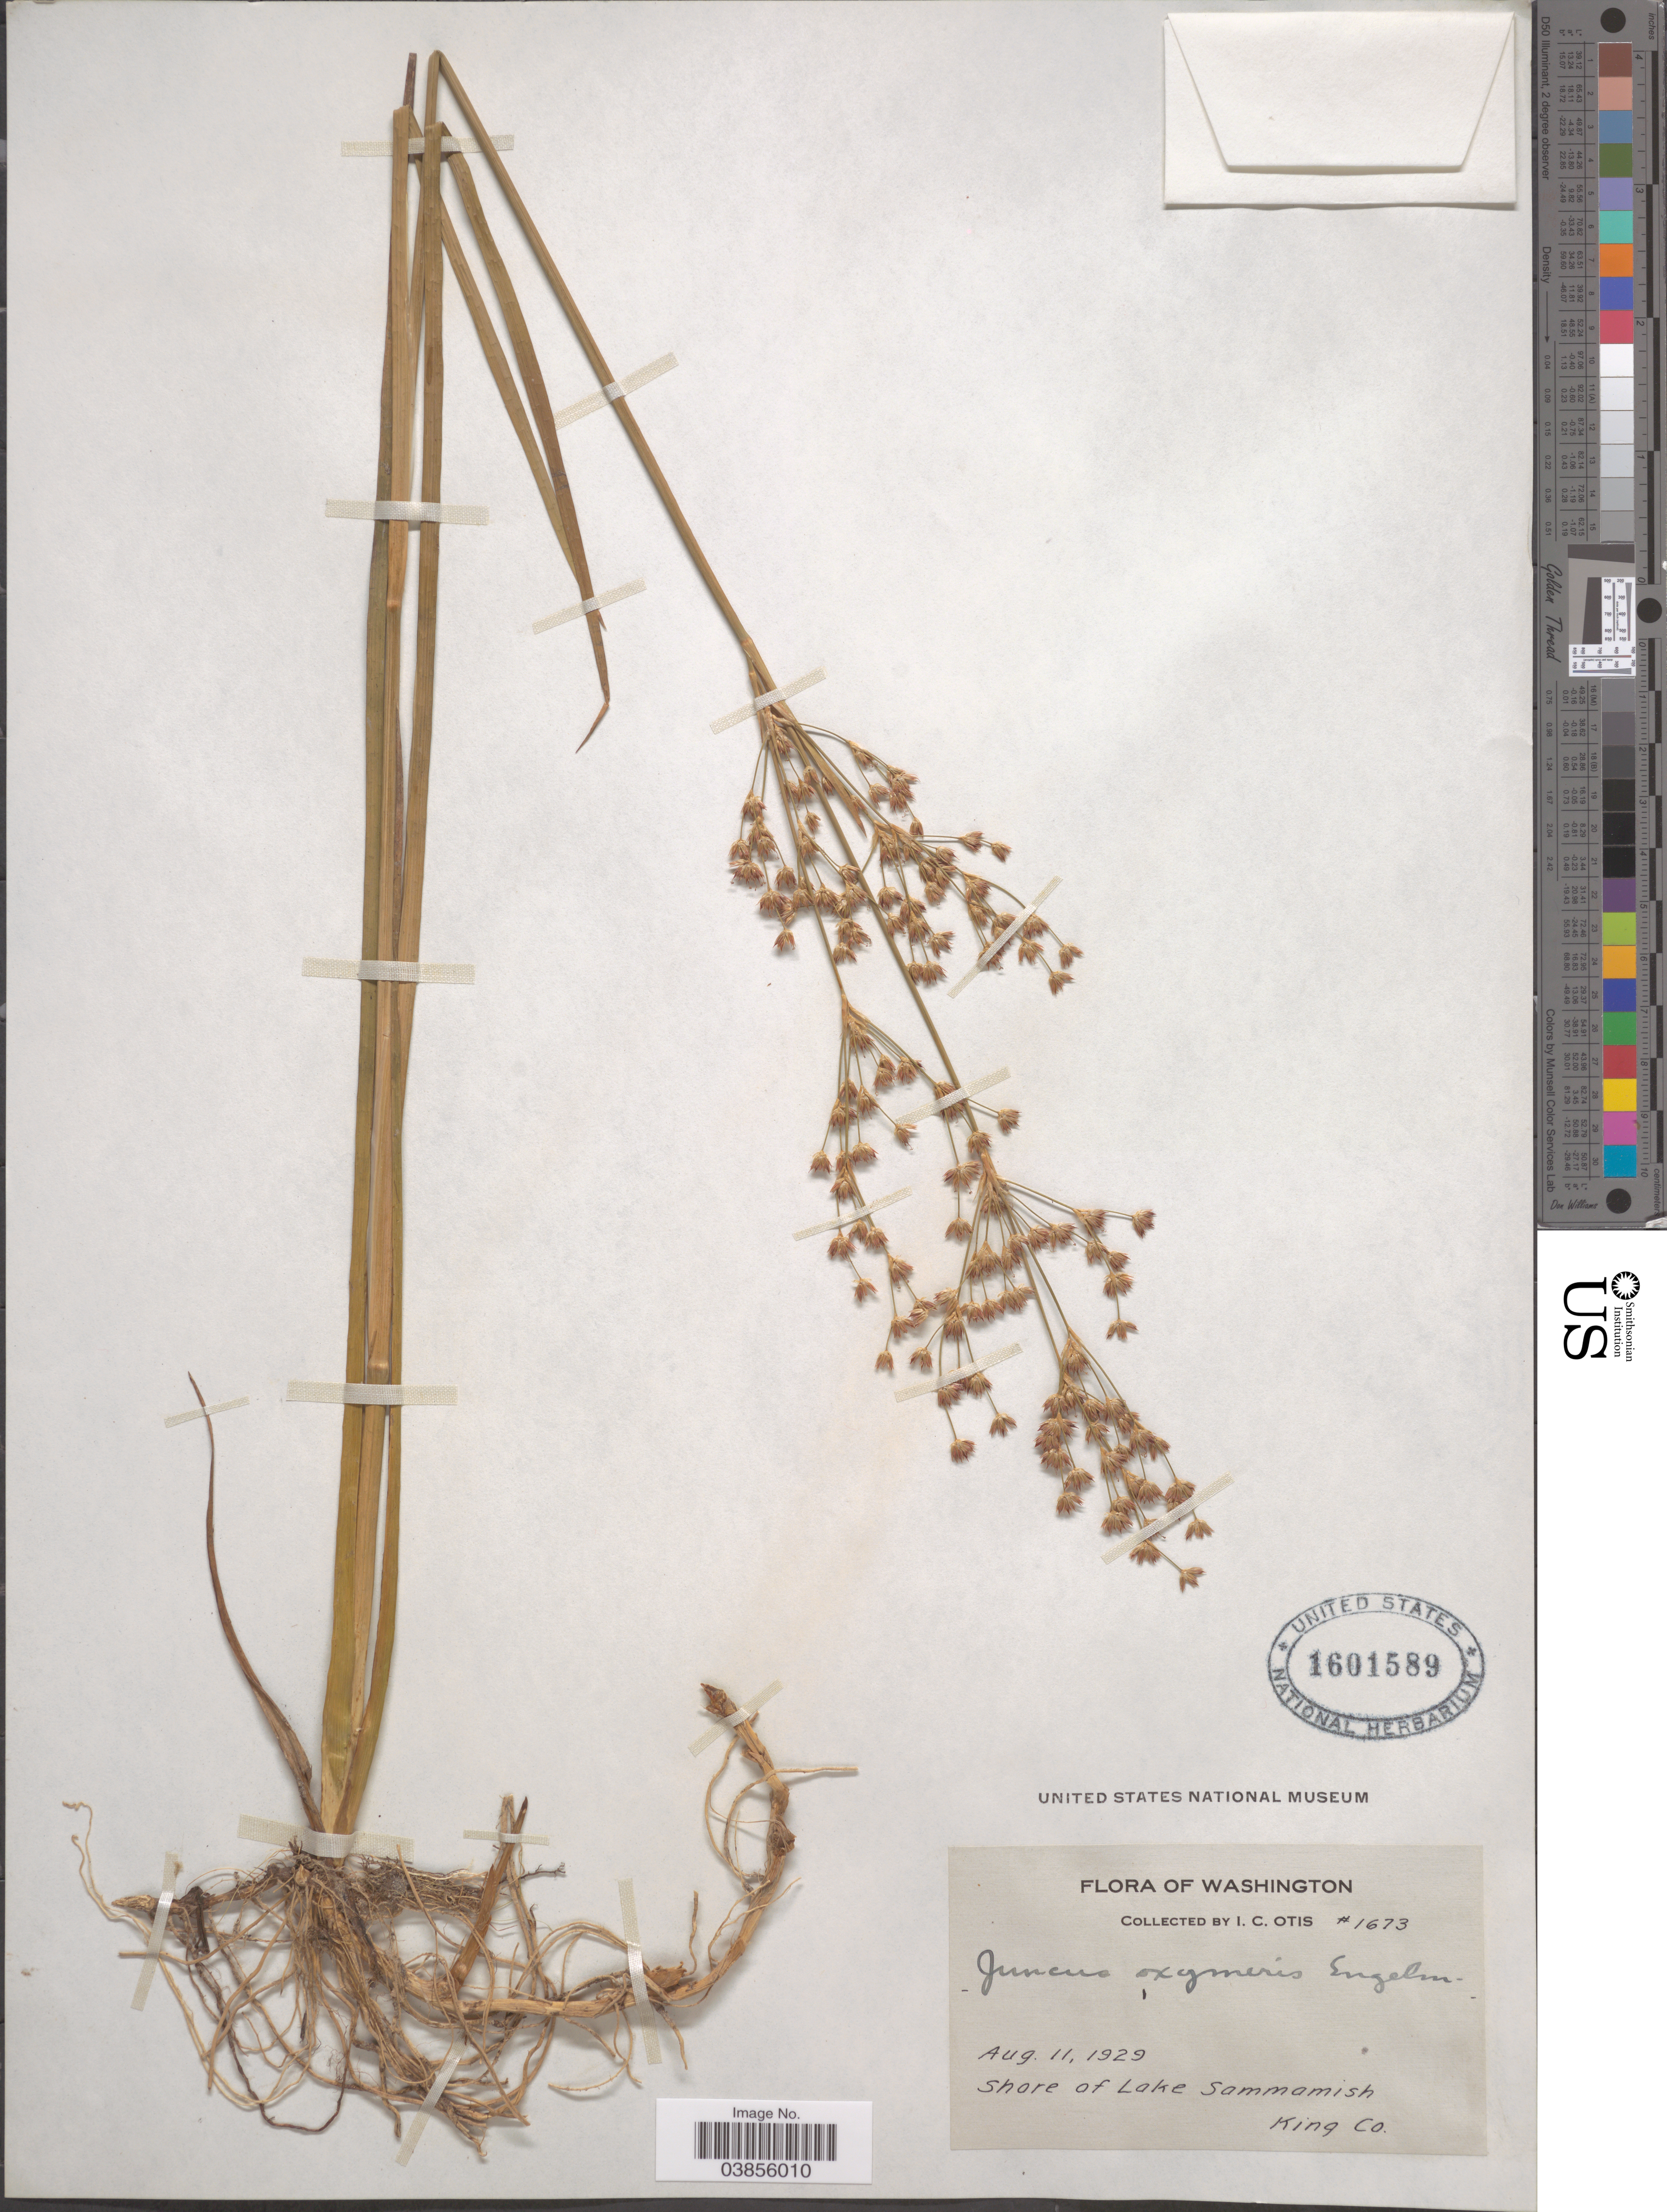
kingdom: Plantae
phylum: Tracheophyta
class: Liliopsida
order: Poales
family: Juncaceae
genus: Juncus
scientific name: Juncus oxymeris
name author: Engelm.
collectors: I. C. Otis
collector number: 1673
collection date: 1929-08-11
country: United States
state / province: Washington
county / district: King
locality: Shore of Lake Sammamish. King Co.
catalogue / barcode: US 1601589